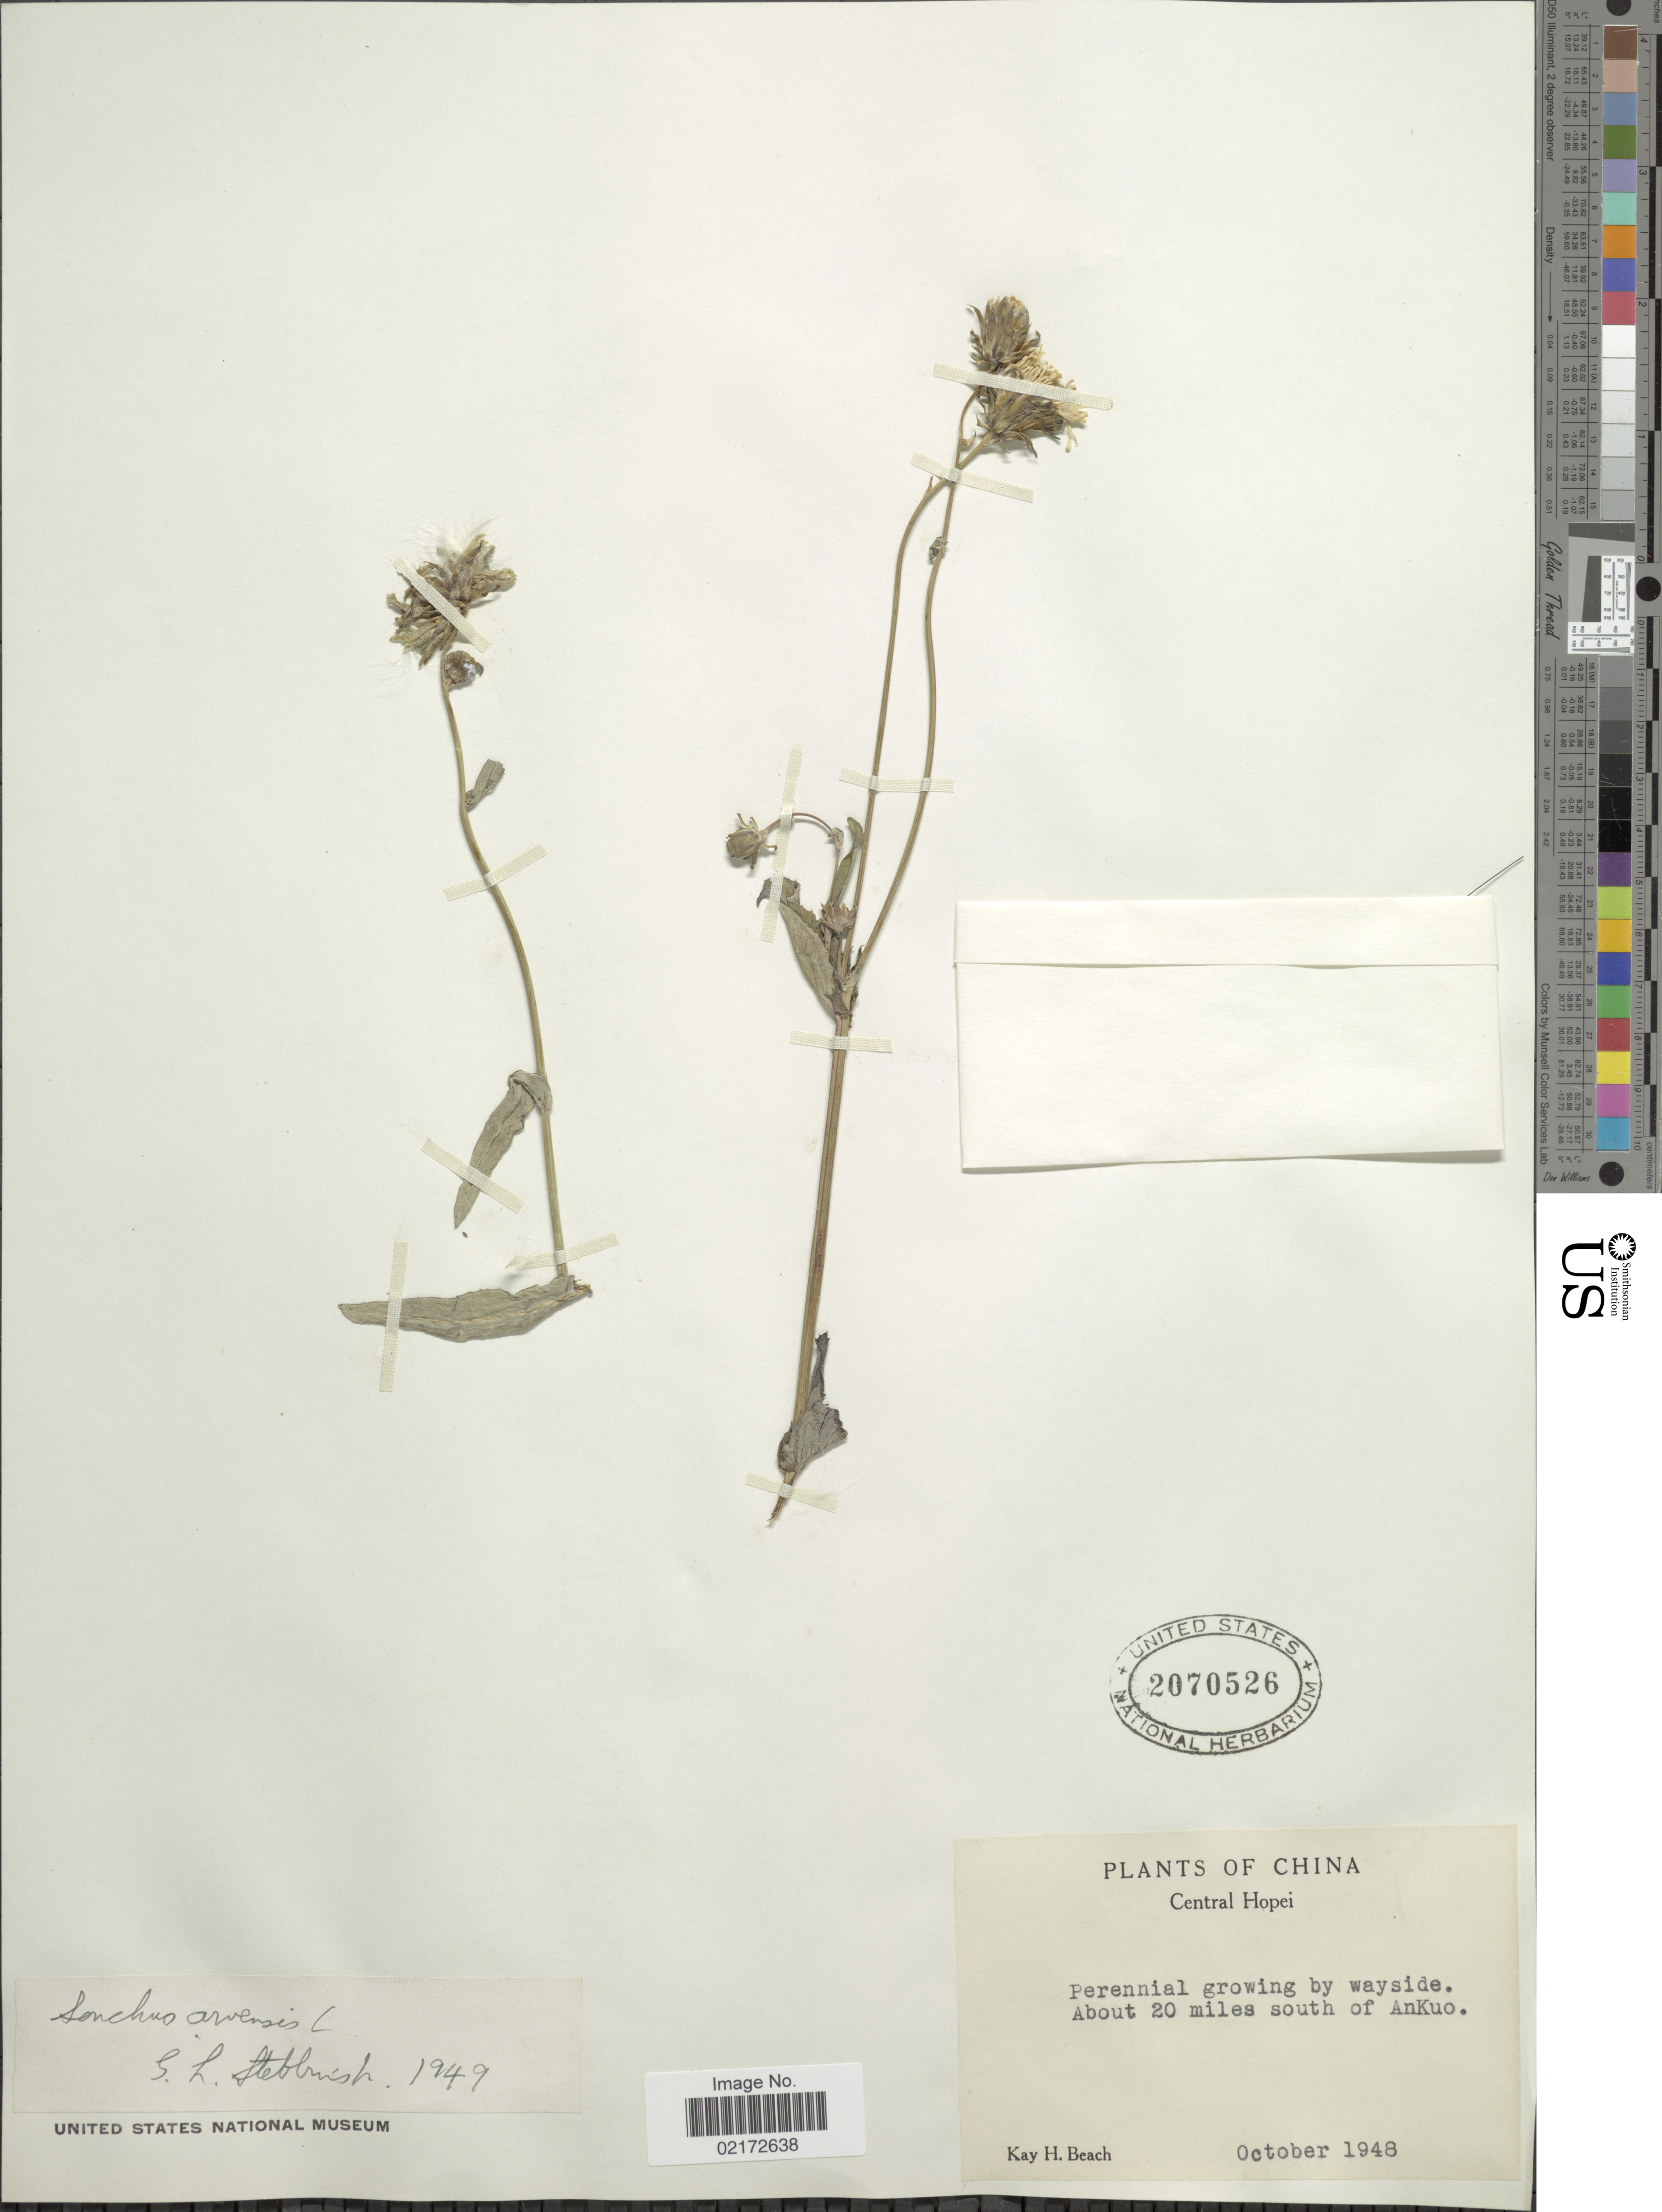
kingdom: Plantae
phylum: Tracheophyta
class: Magnoliopsida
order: Asterales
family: Asteraceae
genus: Sonchus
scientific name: Sonchus arvensis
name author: L.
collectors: K. H. Beach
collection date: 1948-10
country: China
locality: Central Hopei. About 20 miles south of AnKuo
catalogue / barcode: US 2070526